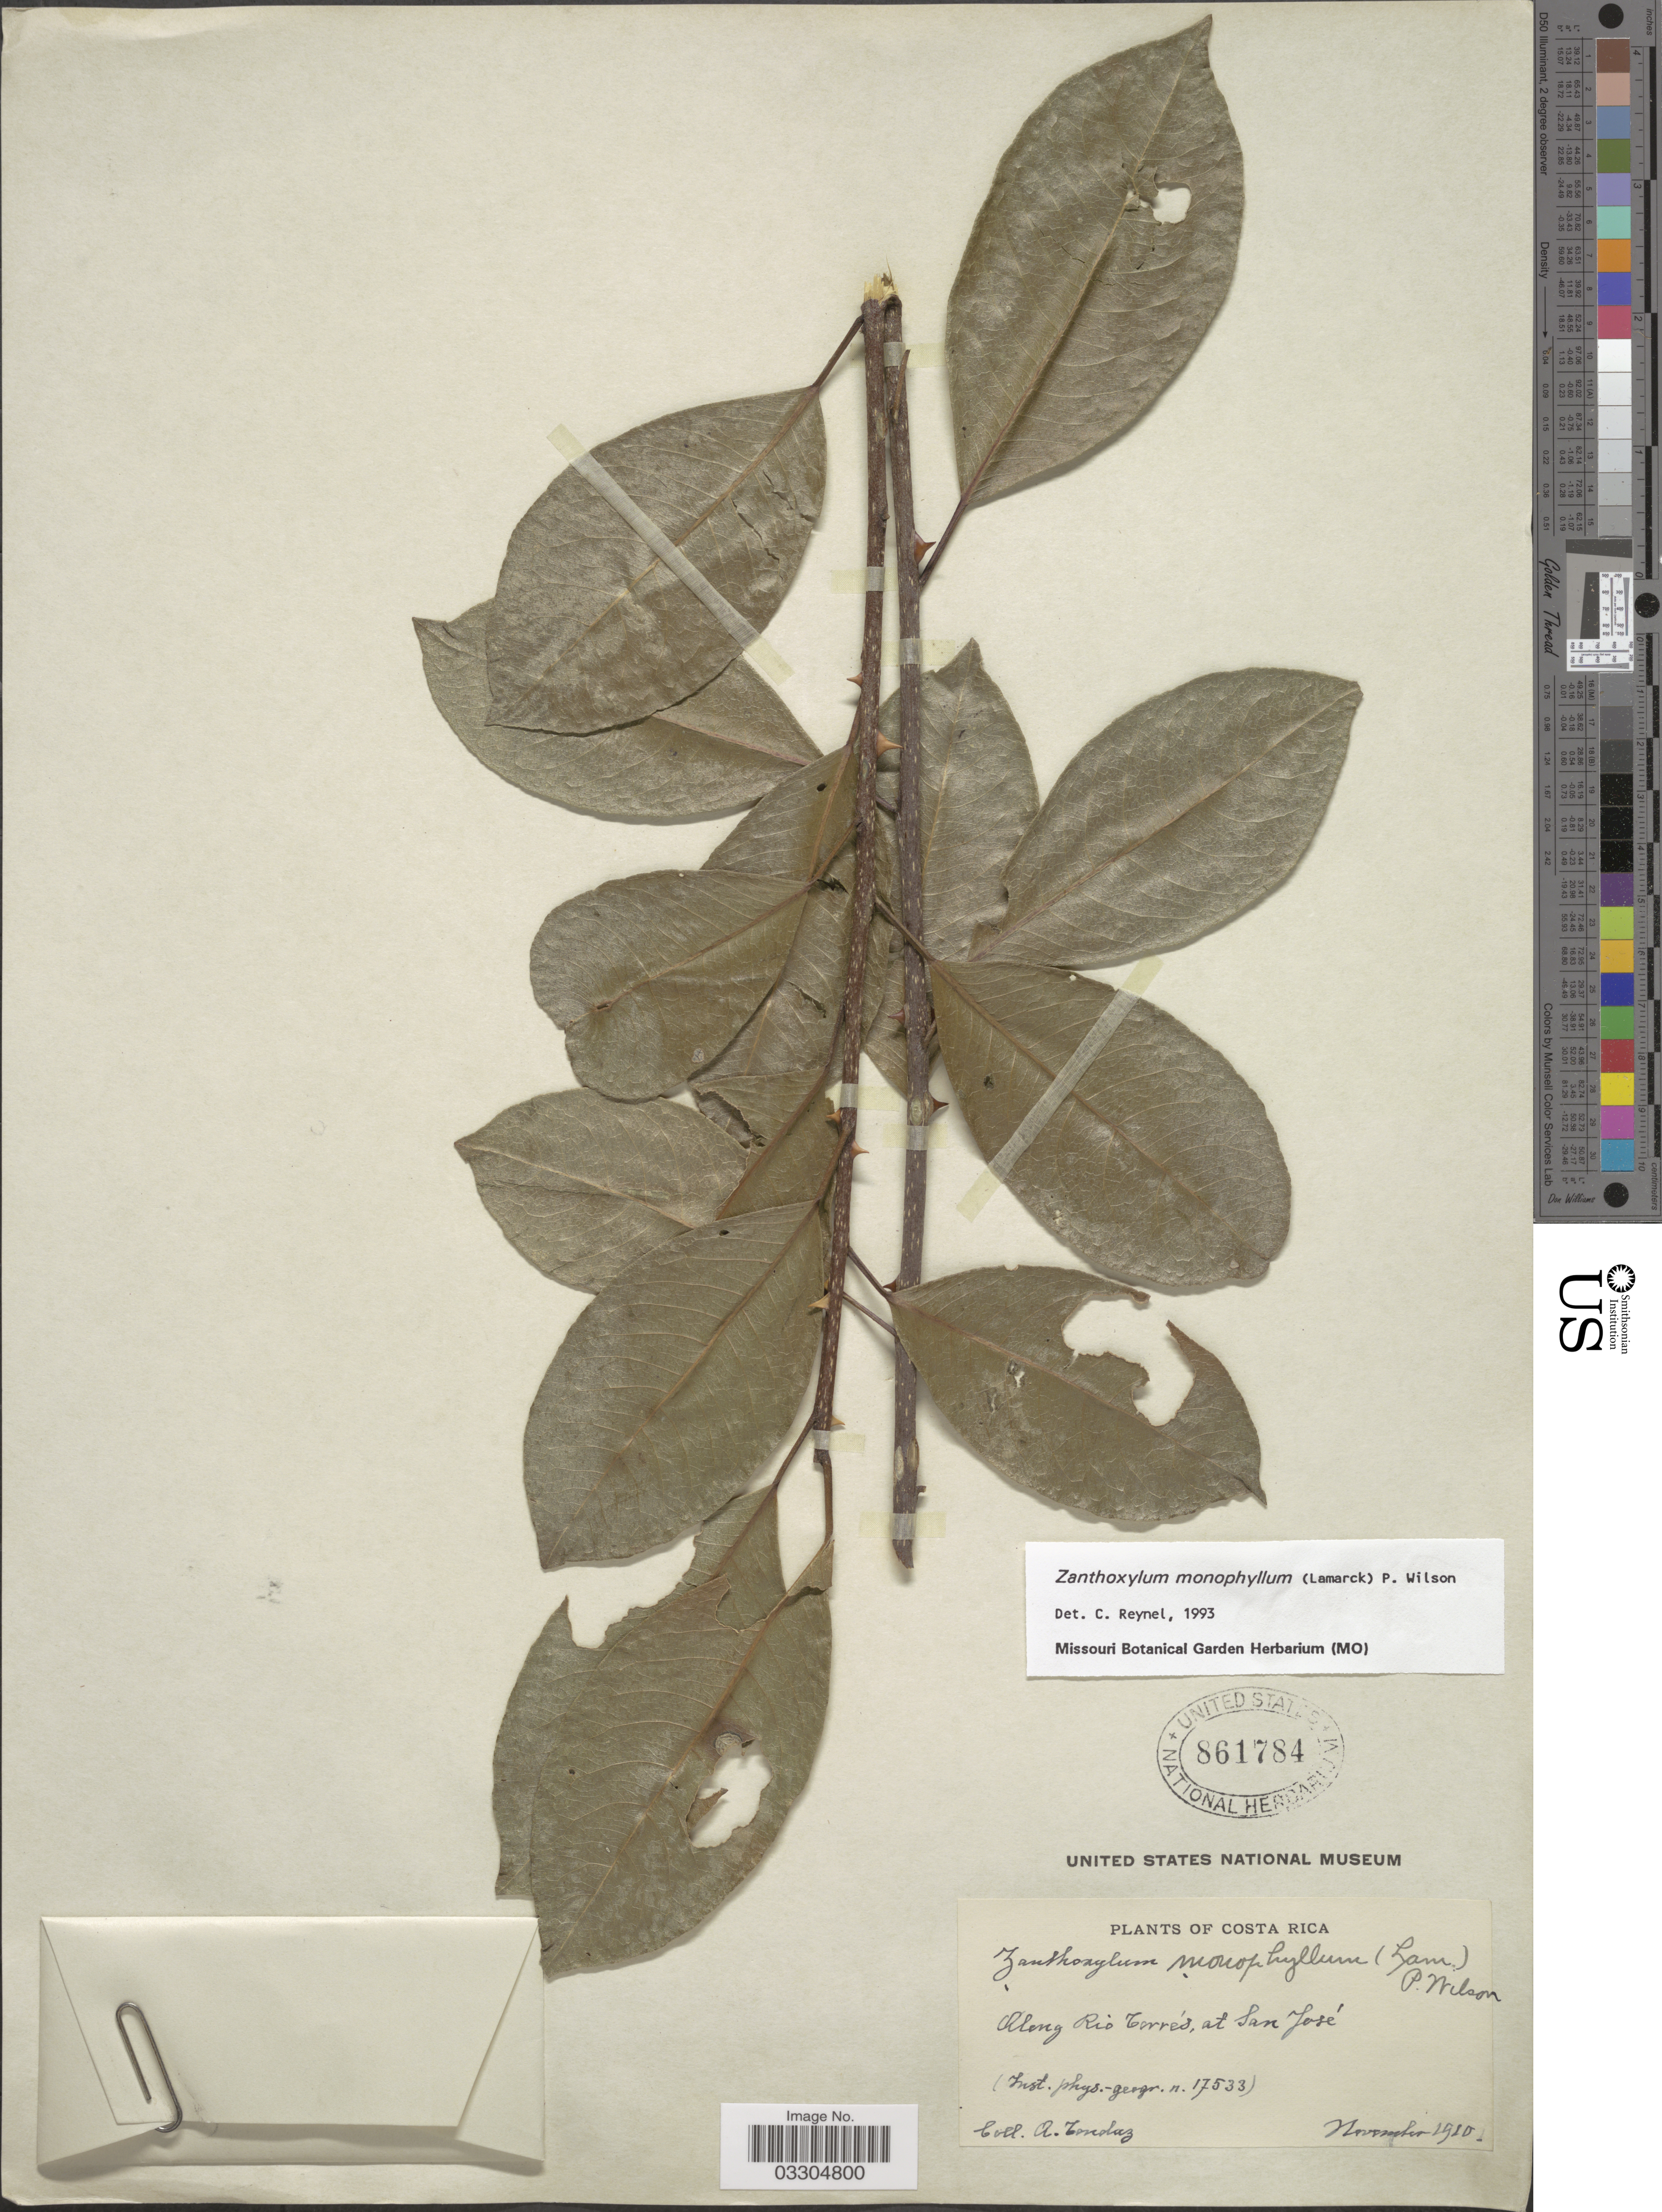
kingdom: Plantae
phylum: Tracheophyta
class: Magnoliopsida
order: Sapindales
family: Rutaceae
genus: Zanthoxylum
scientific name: Zanthoxylum monophyllum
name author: (Lam.) P. Wilson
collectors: A. Tonduz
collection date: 1910-11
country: Costa Rica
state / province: San José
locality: Along Rio Torrés.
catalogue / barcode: US 861784